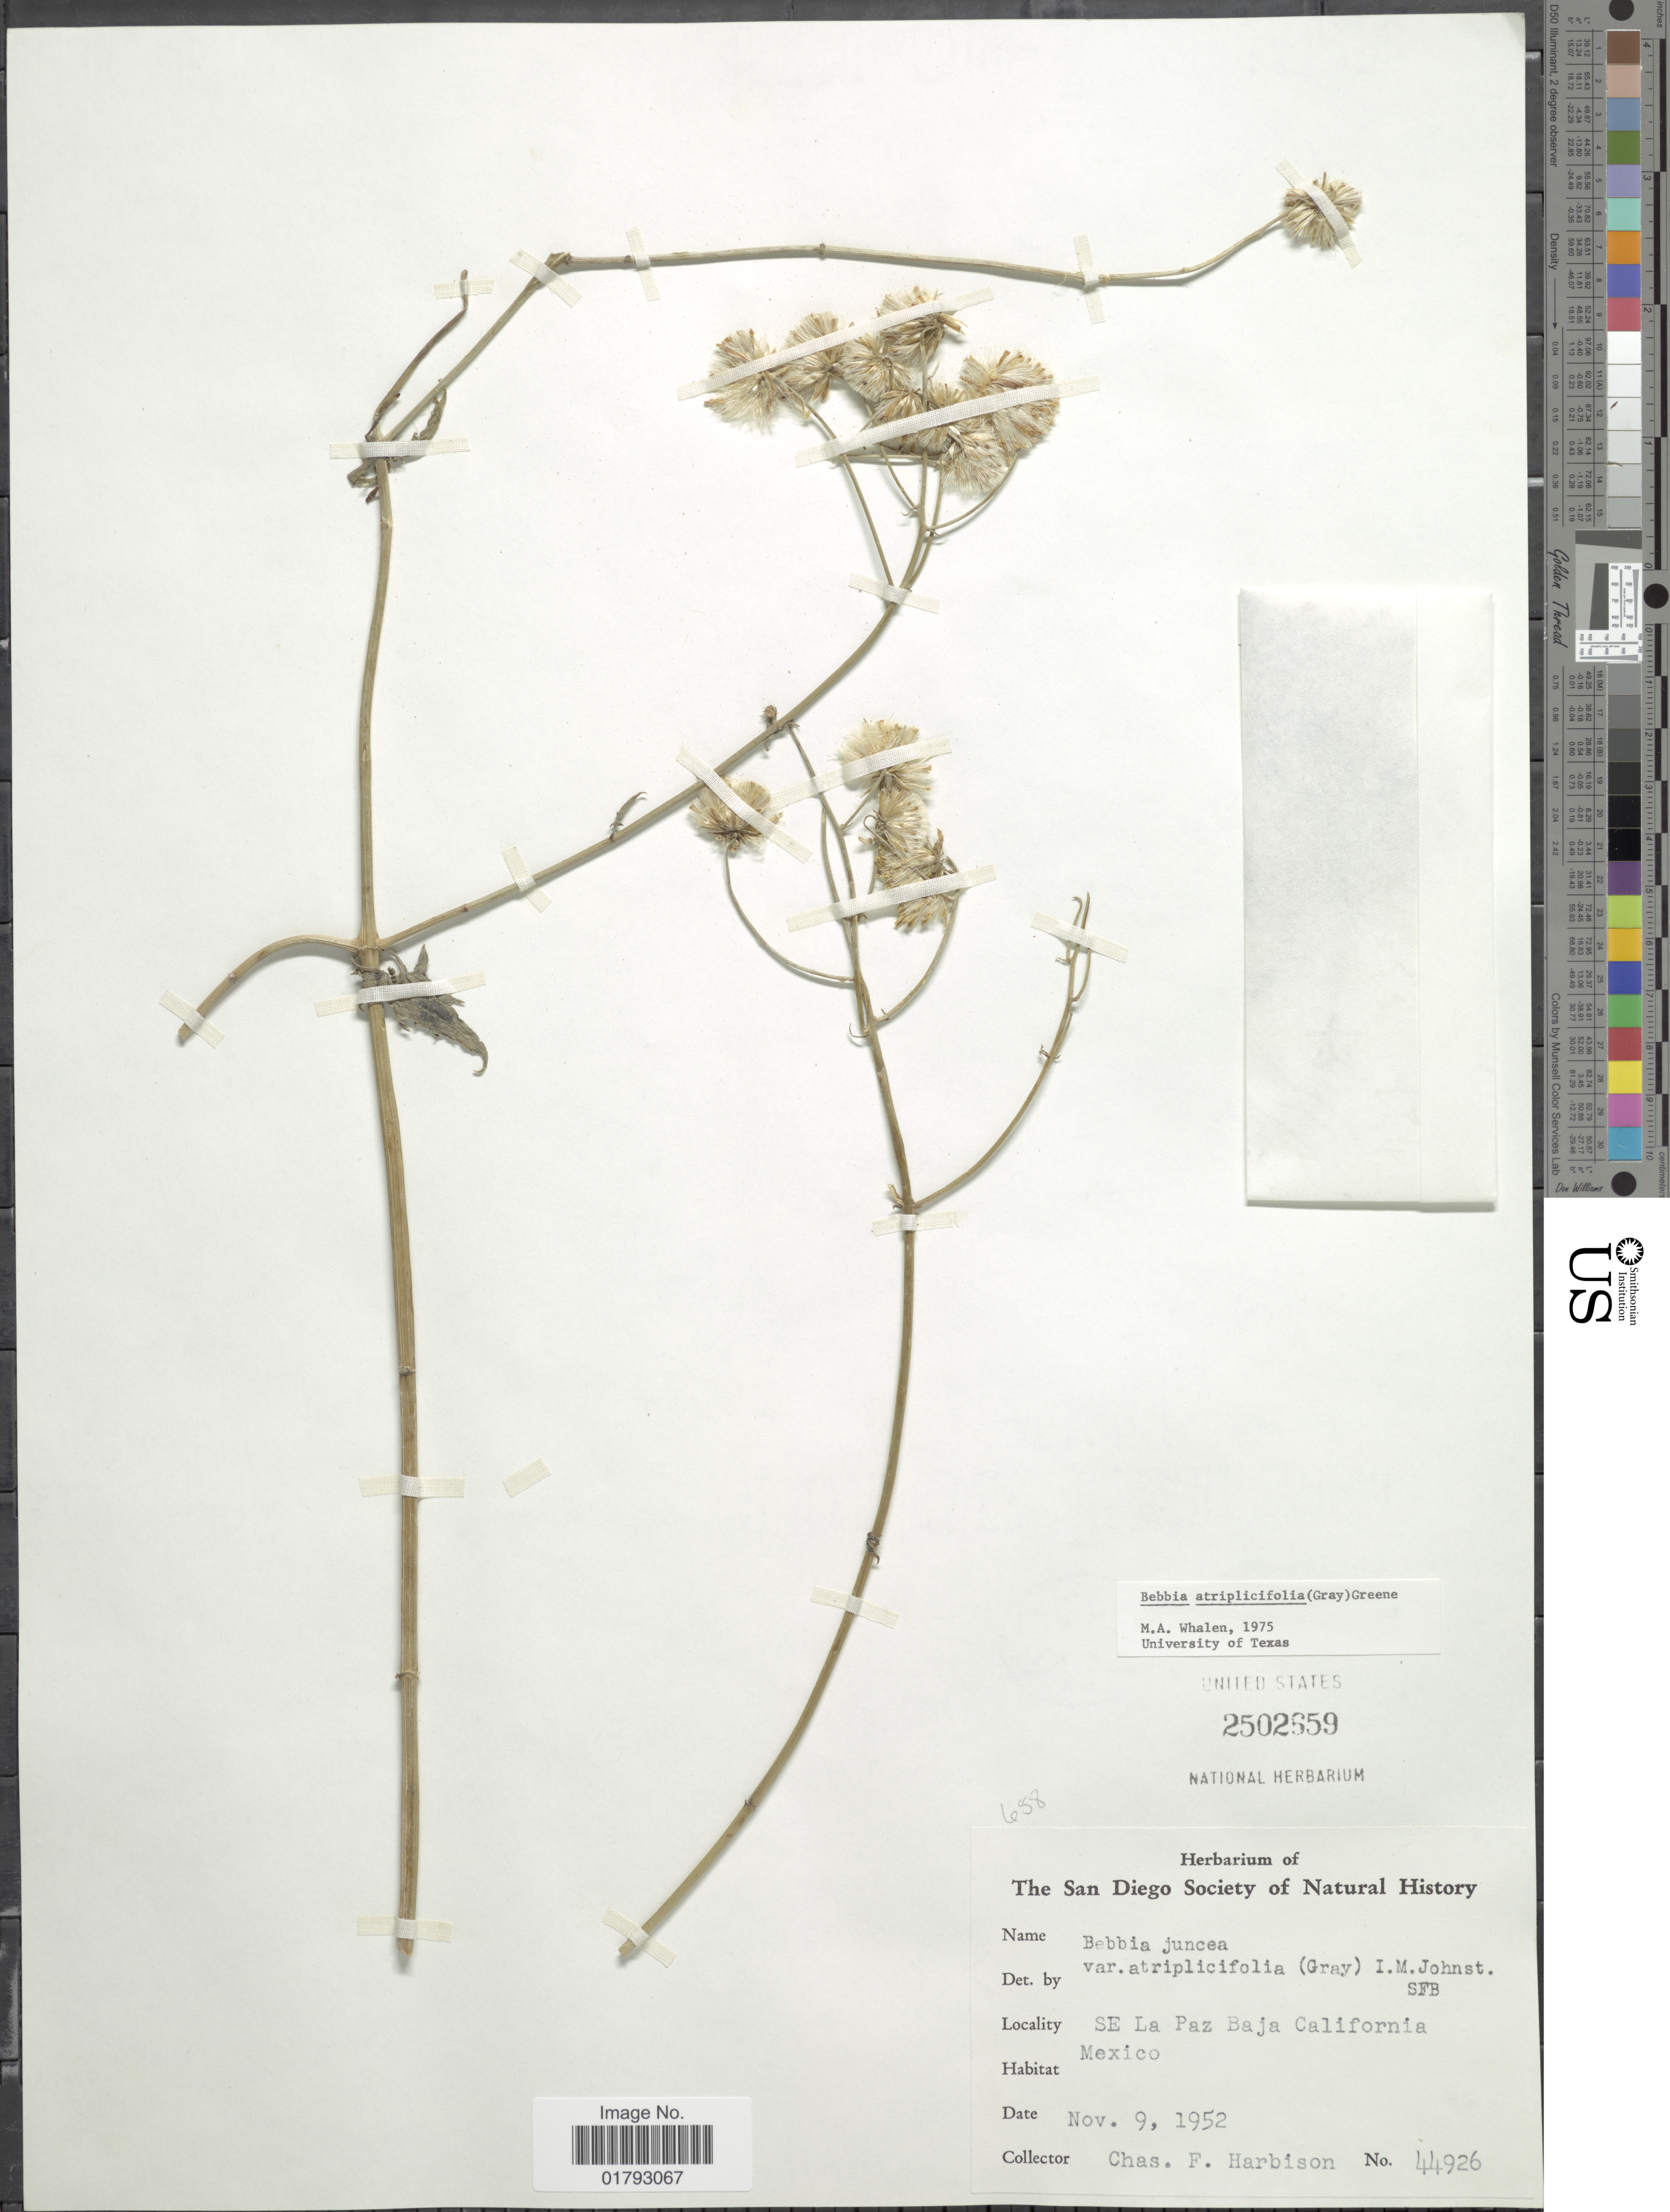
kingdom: Plantae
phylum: Tracheophyta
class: Magnoliopsida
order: Asterales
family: Asteraceae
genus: Bebbia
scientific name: Bebbia atriplicifolia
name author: (A. Gray) Greene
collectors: C. F. Harbison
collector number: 44926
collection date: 1952-11-09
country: Mexico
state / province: Baja California Sur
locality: SE La Paz Baja California, Mexico.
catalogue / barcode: US 2502659